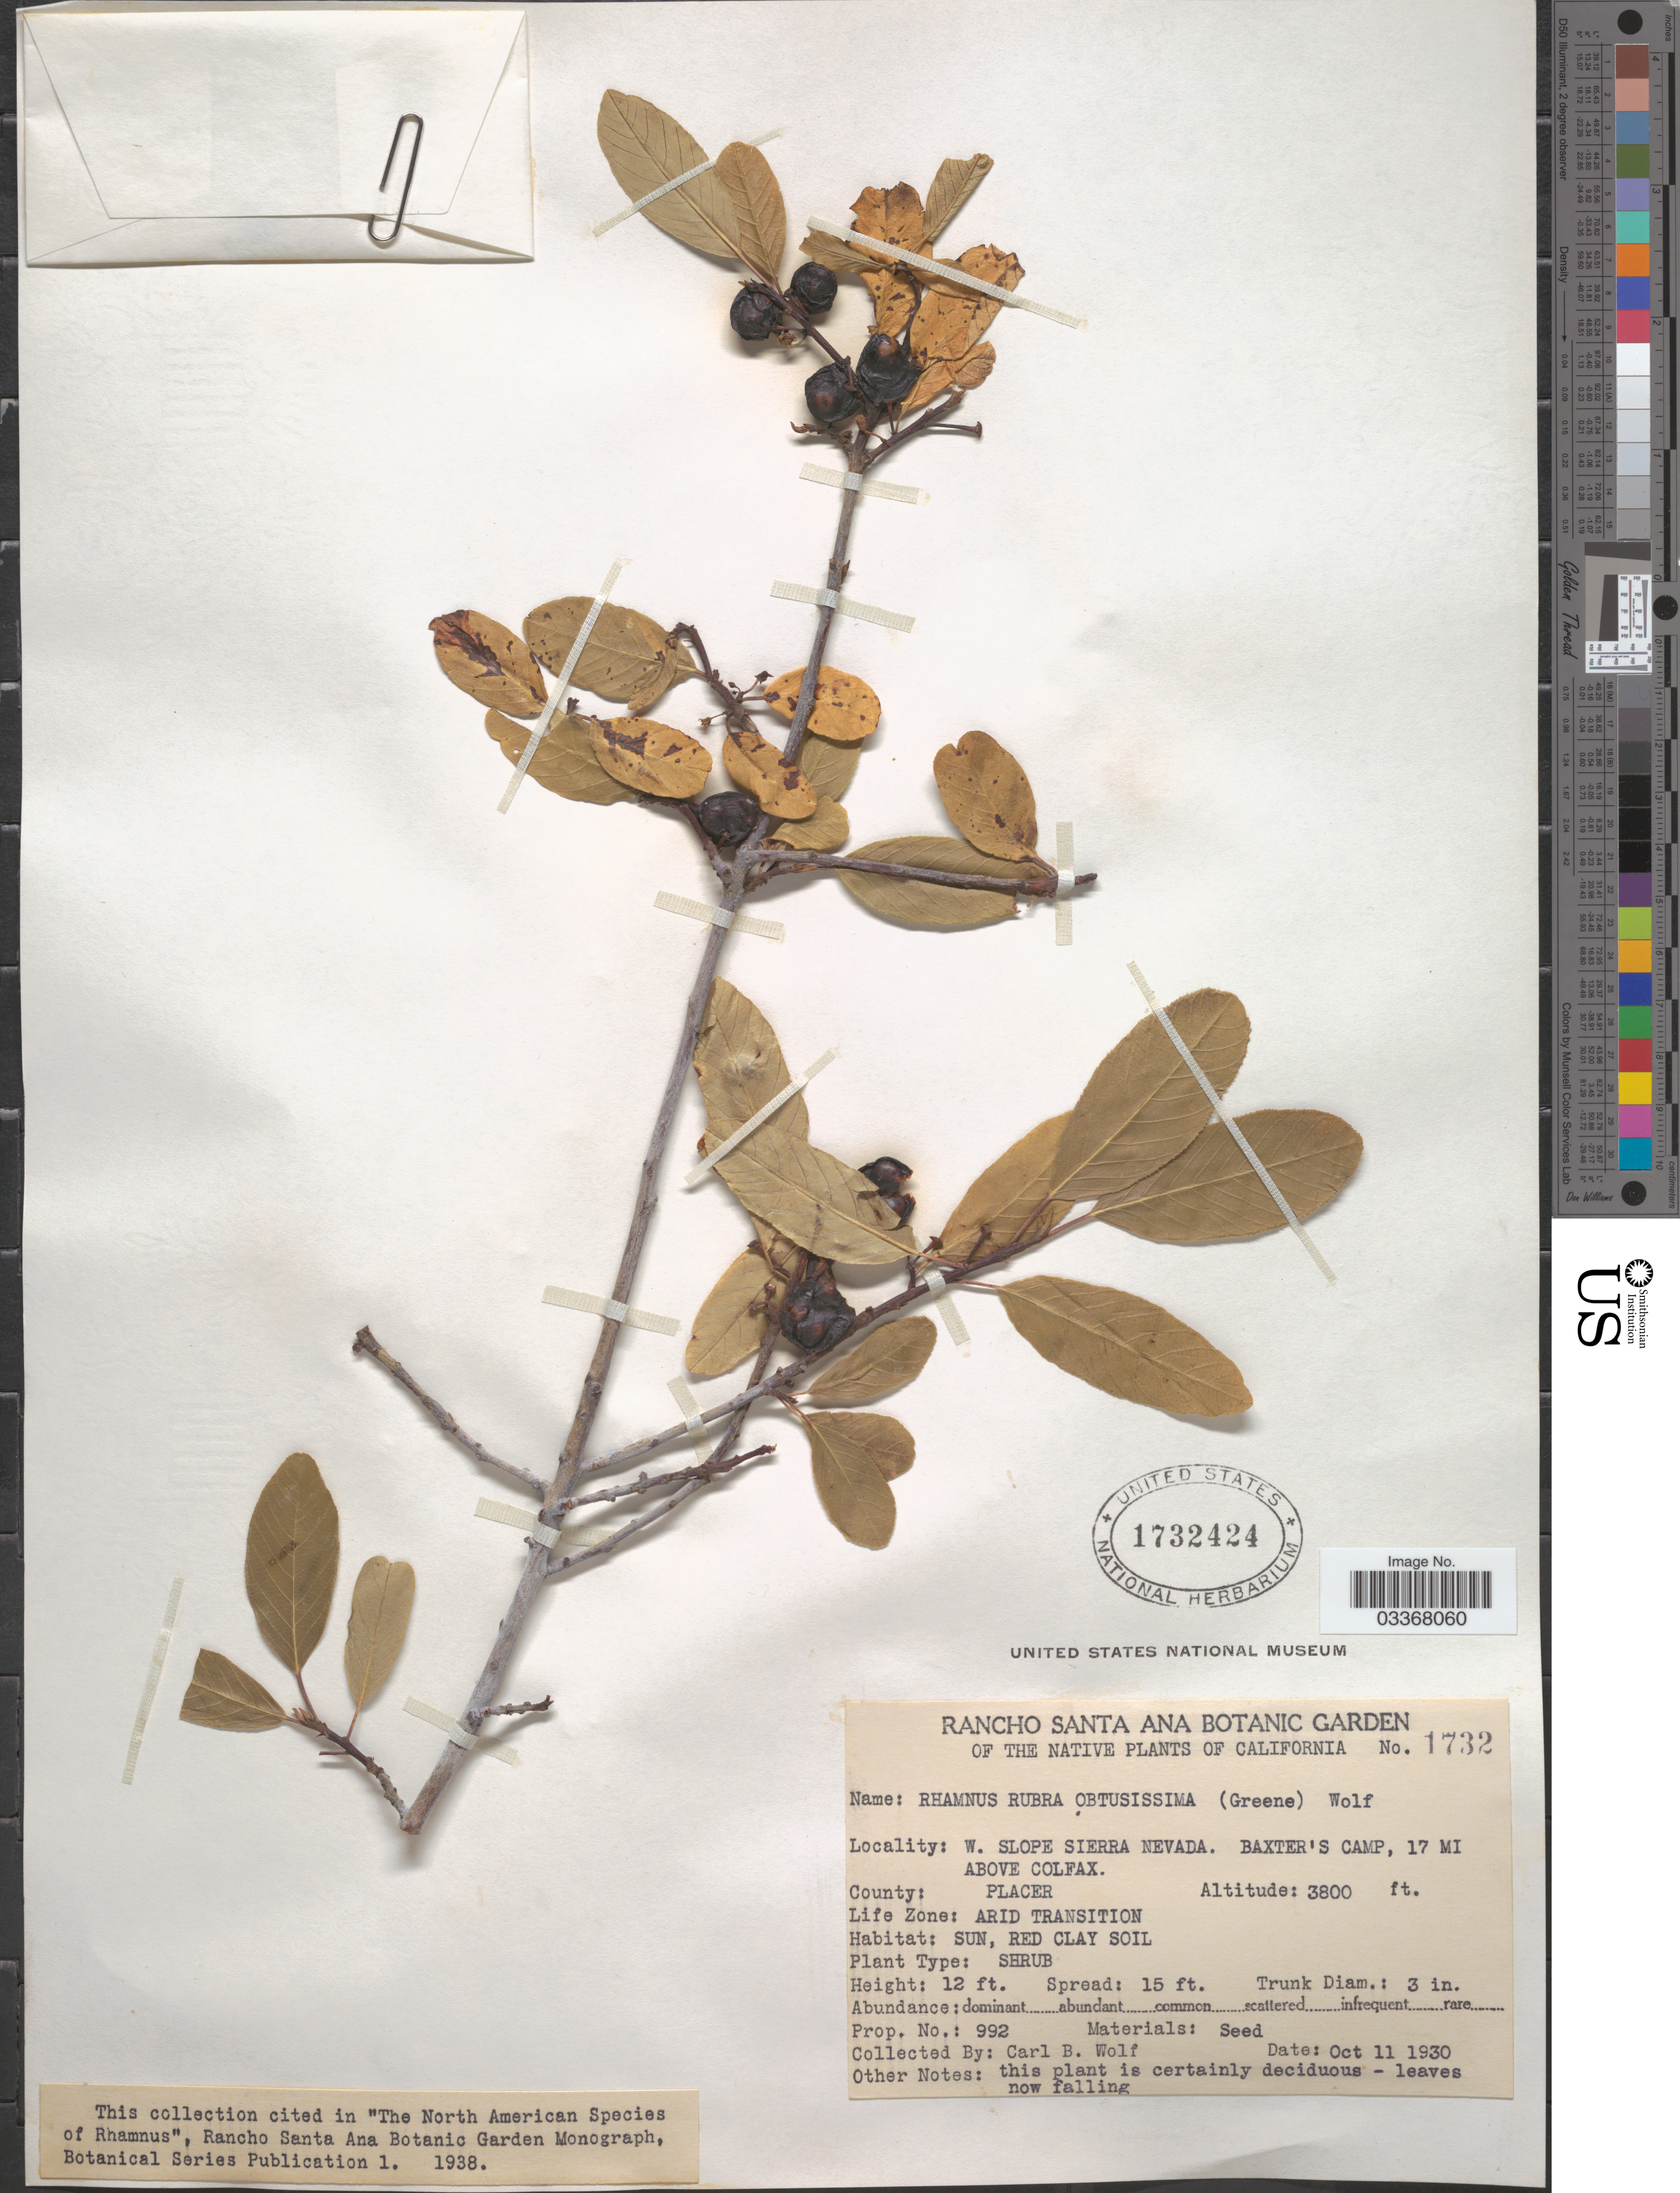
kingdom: Plantae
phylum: Tracheophyta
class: Magnoliopsida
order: Rosales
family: Rhamnaceae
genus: Frangula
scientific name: Frangula rubra subsp. obtusissima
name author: (Greene) Kartesz & Gandhi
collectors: C. B. Wolf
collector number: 1732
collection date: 1930-10-11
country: United States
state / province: California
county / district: Placer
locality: W. slope Sierra Nevada. Baxter's Camp, 17 mi above Colfax, County: Placer.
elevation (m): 1158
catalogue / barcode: US 1732424